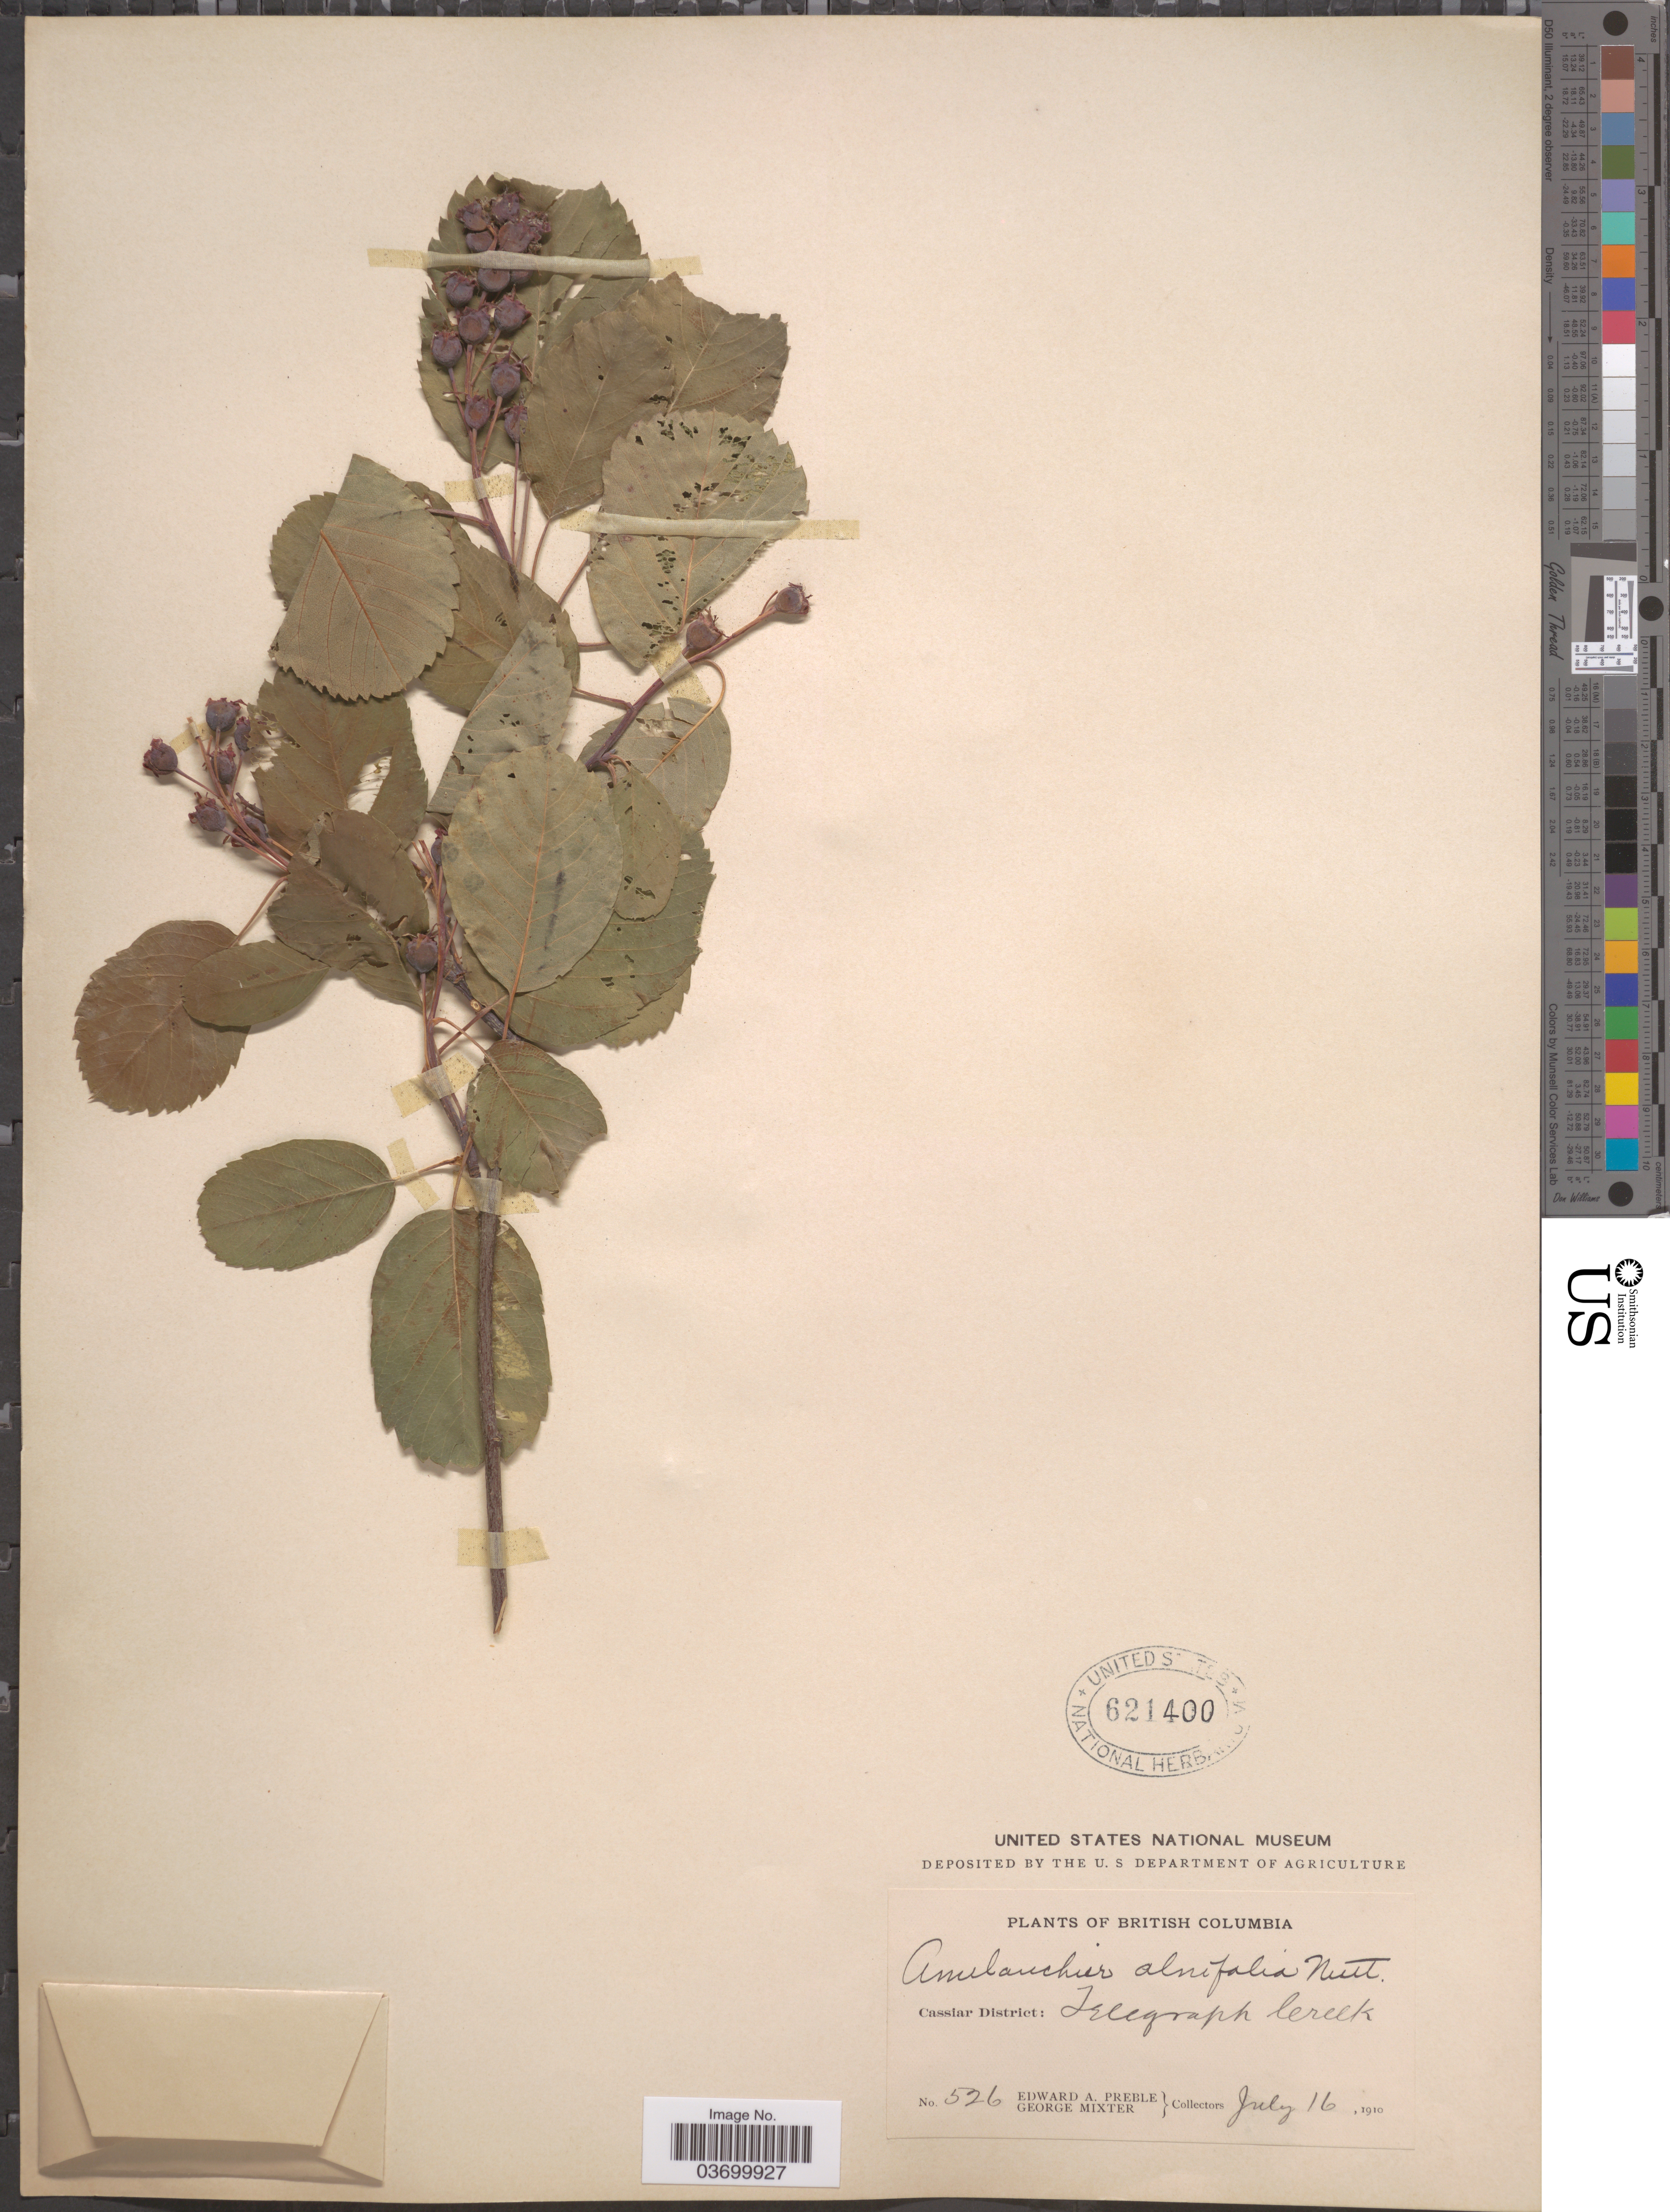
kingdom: Plantae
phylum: Tracheophyta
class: Magnoliopsida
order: Rosales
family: Rosaceae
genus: Amelanchier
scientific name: Amelanchier alnifolia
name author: (Nutt.) Nutt. ex M. Roem.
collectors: E. Preble & G. Mixter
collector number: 526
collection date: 1910-07-16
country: Canada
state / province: British Columbia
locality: Cassiar District: Telegraph Creek.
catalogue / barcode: US 621400